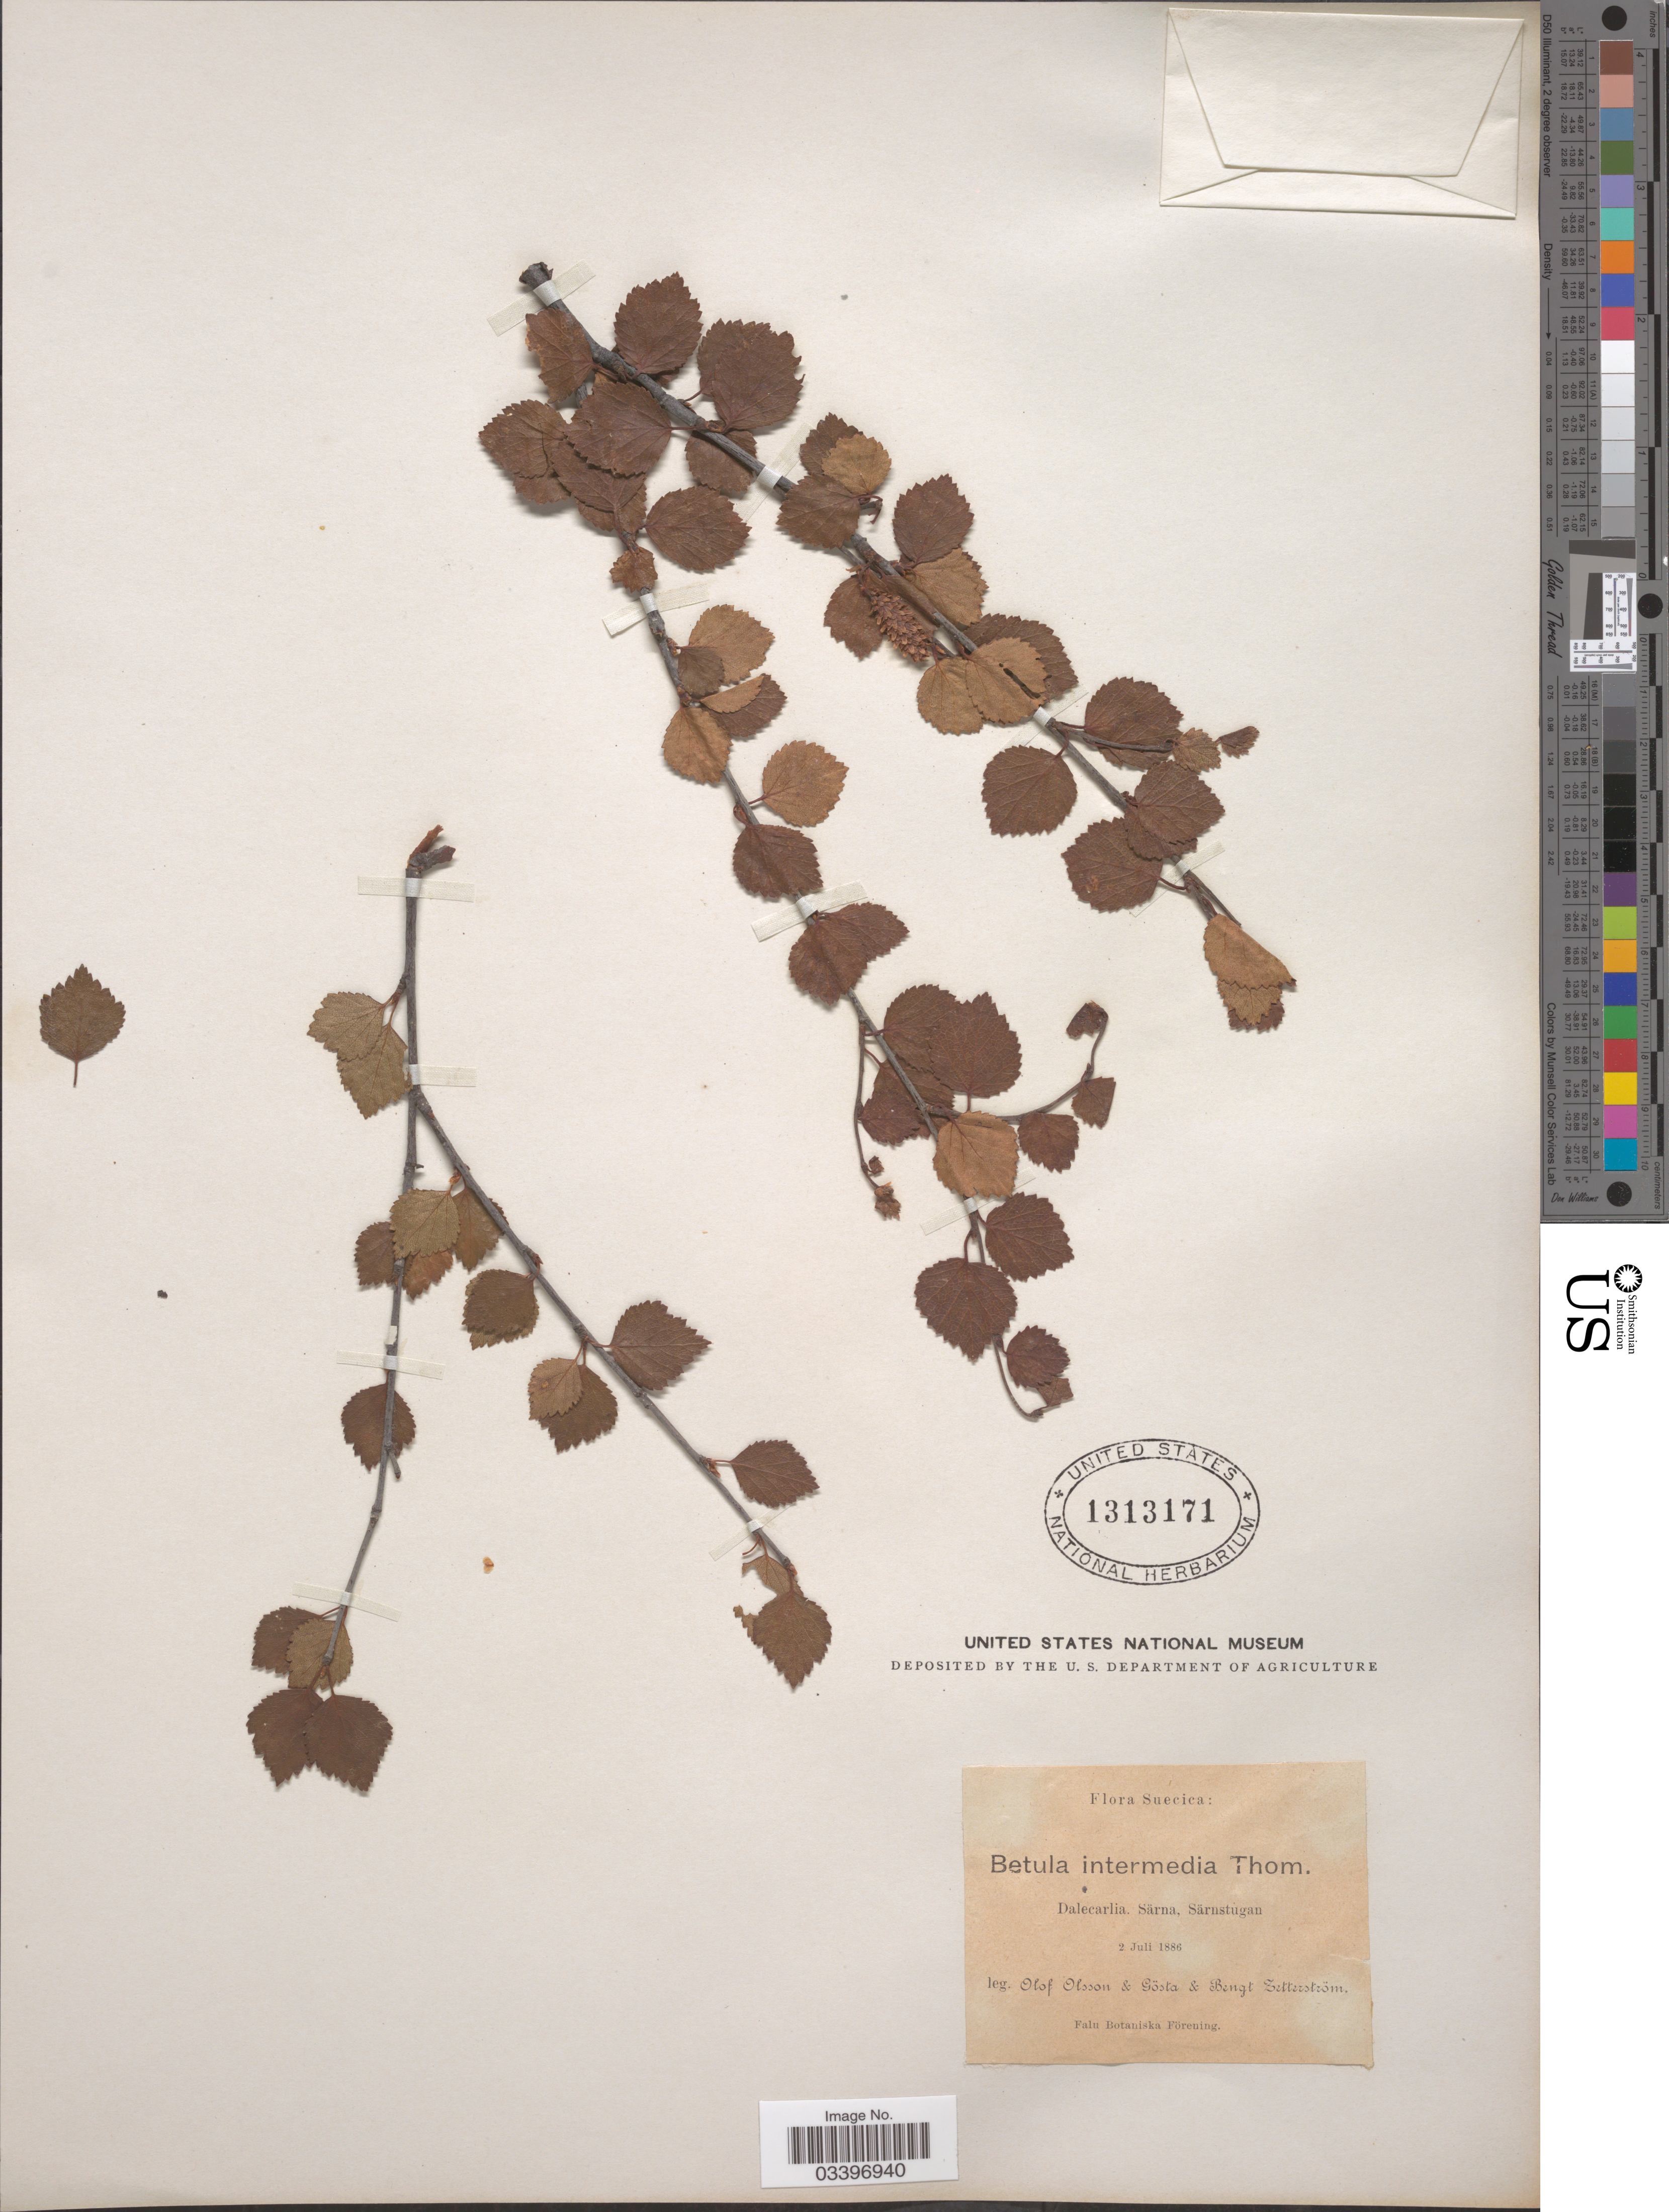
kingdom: Plantae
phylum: Tracheophyta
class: Magnoliopsida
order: Fagales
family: Betulaceae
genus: Betula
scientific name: Betula intermedia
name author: Thom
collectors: O. Olsson & B. Zetterström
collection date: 1886-07-02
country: Sweden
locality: Suecica. Dalecarlia. Särna. Särnstugan.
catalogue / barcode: US 1313171